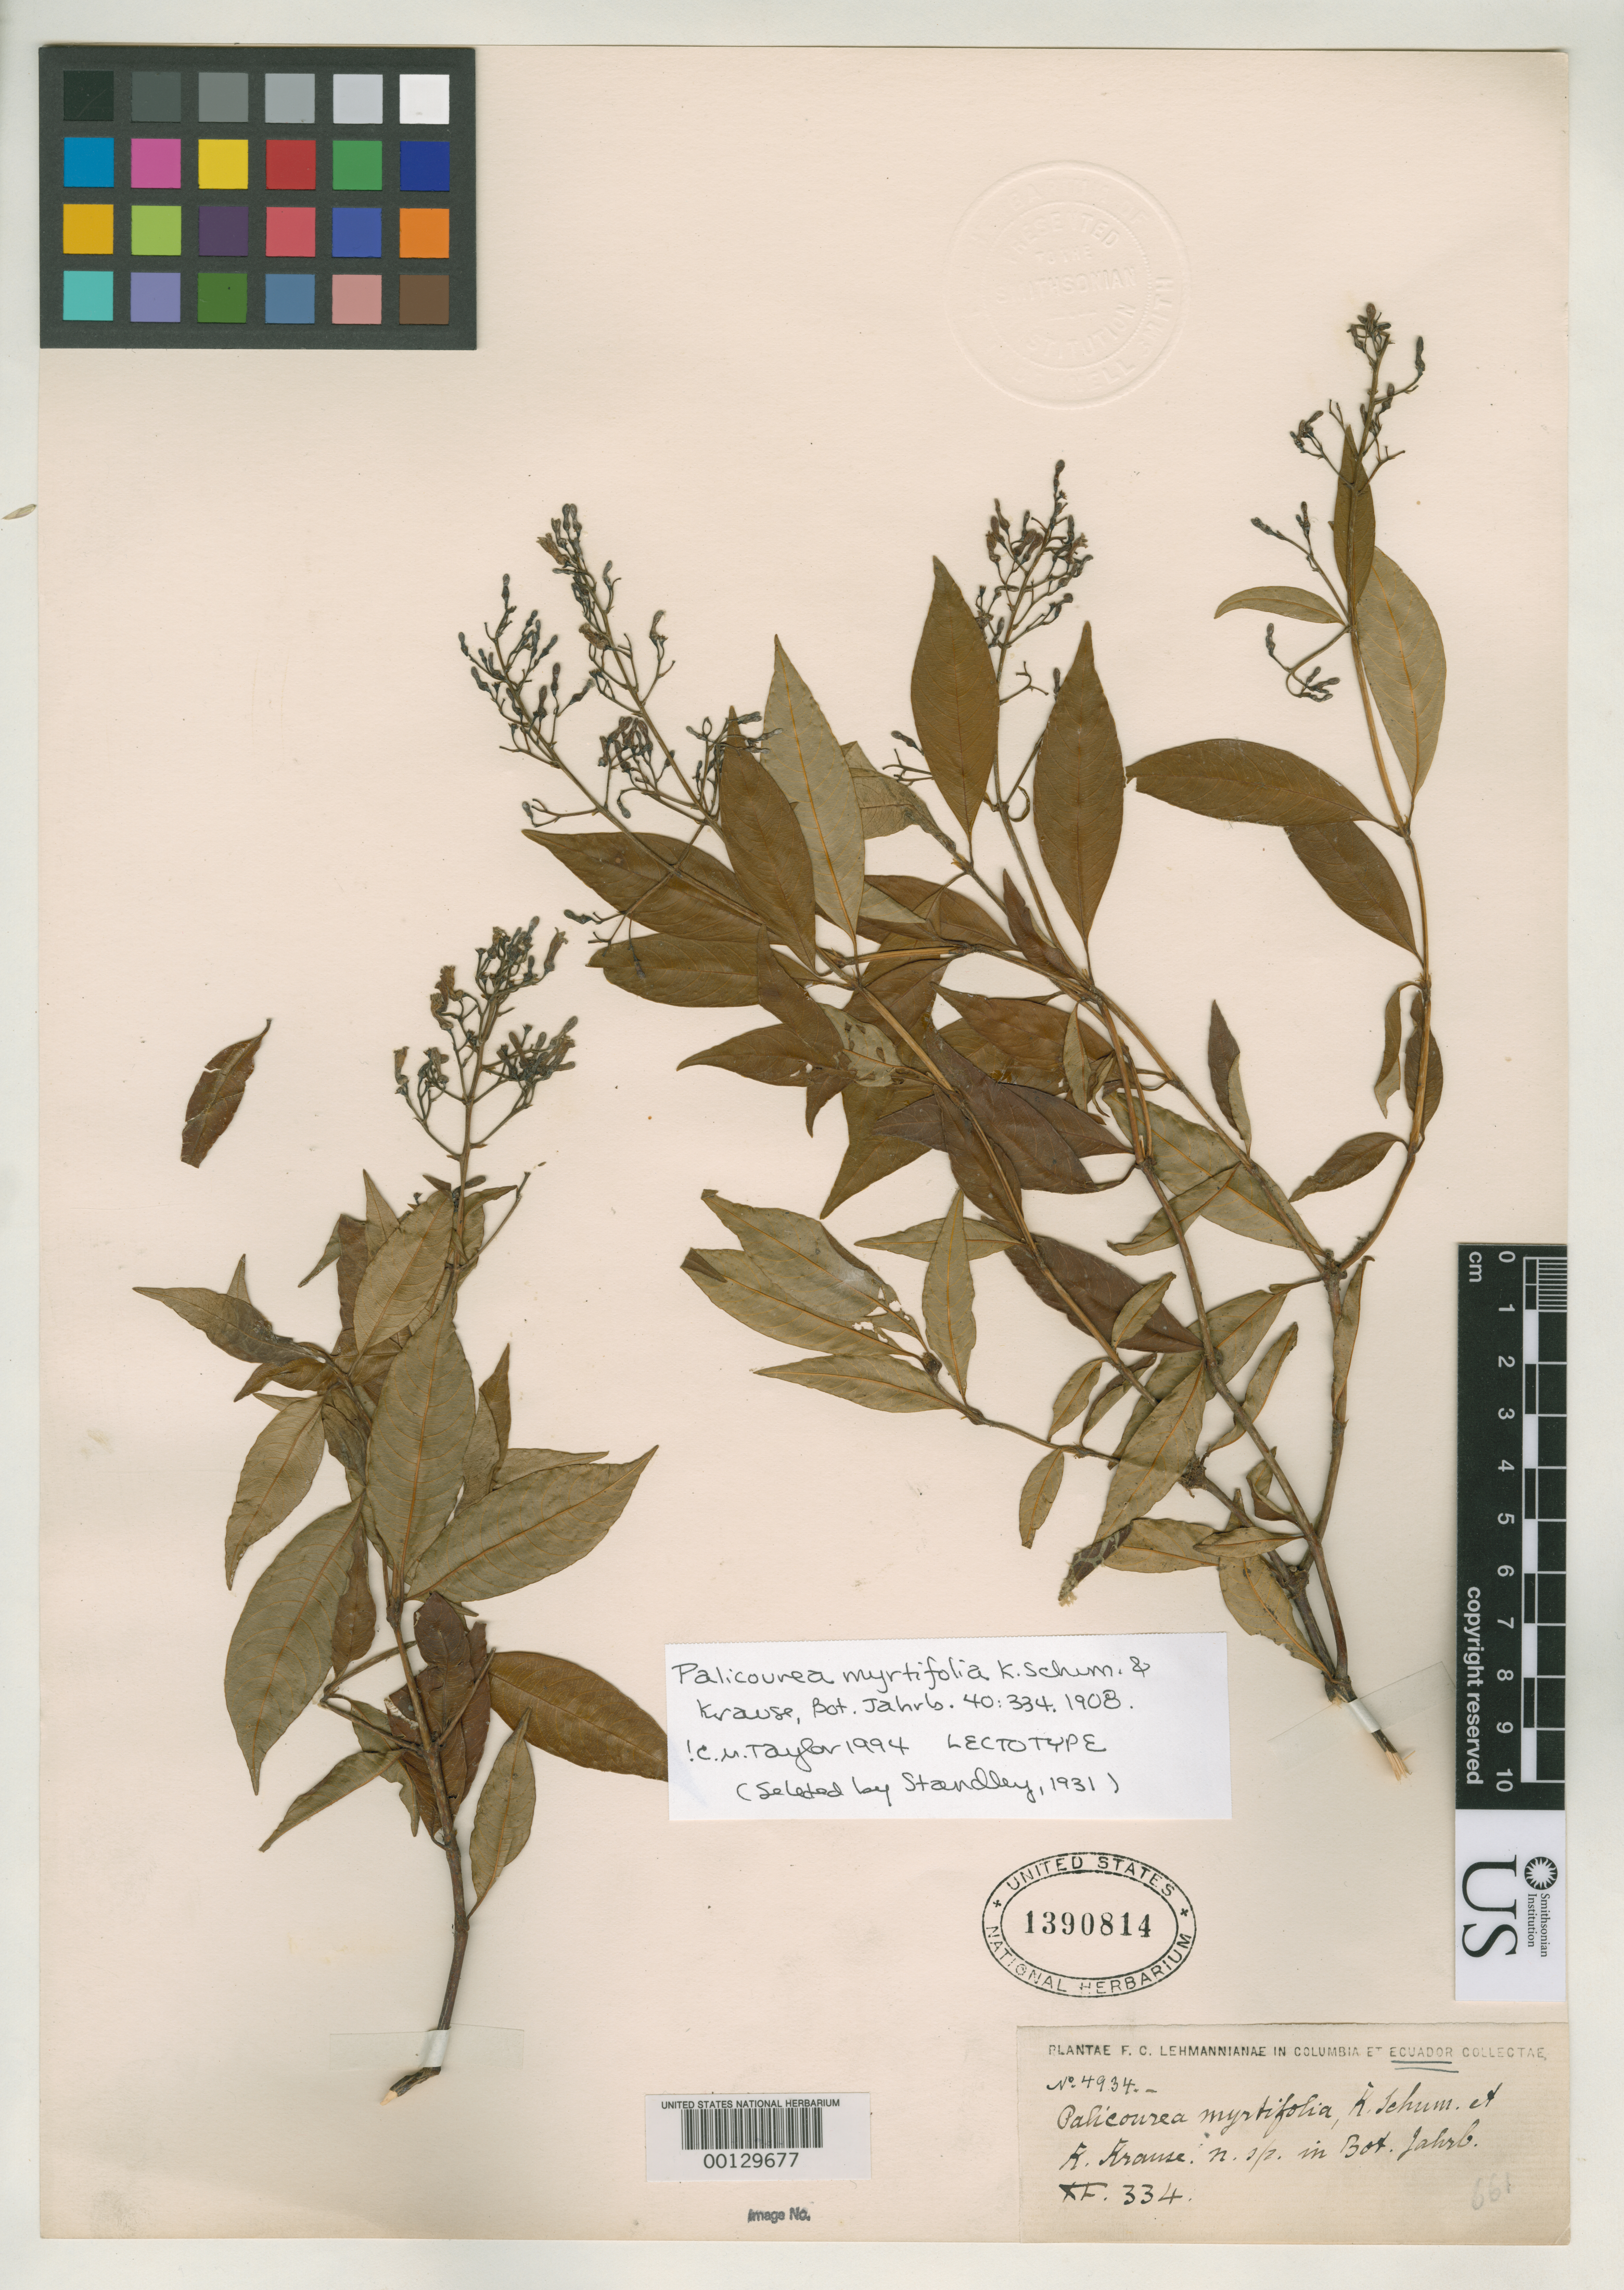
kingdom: Plantae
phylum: Tracheophyta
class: Magnoliopsida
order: Gentianales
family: Rubiaceae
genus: Palicourea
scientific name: Palicourea myrtifolia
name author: K. Schum. & K. Krause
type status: Isosyntype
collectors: F. C. Lehmann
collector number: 4934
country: Ecuador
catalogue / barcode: US 1390814